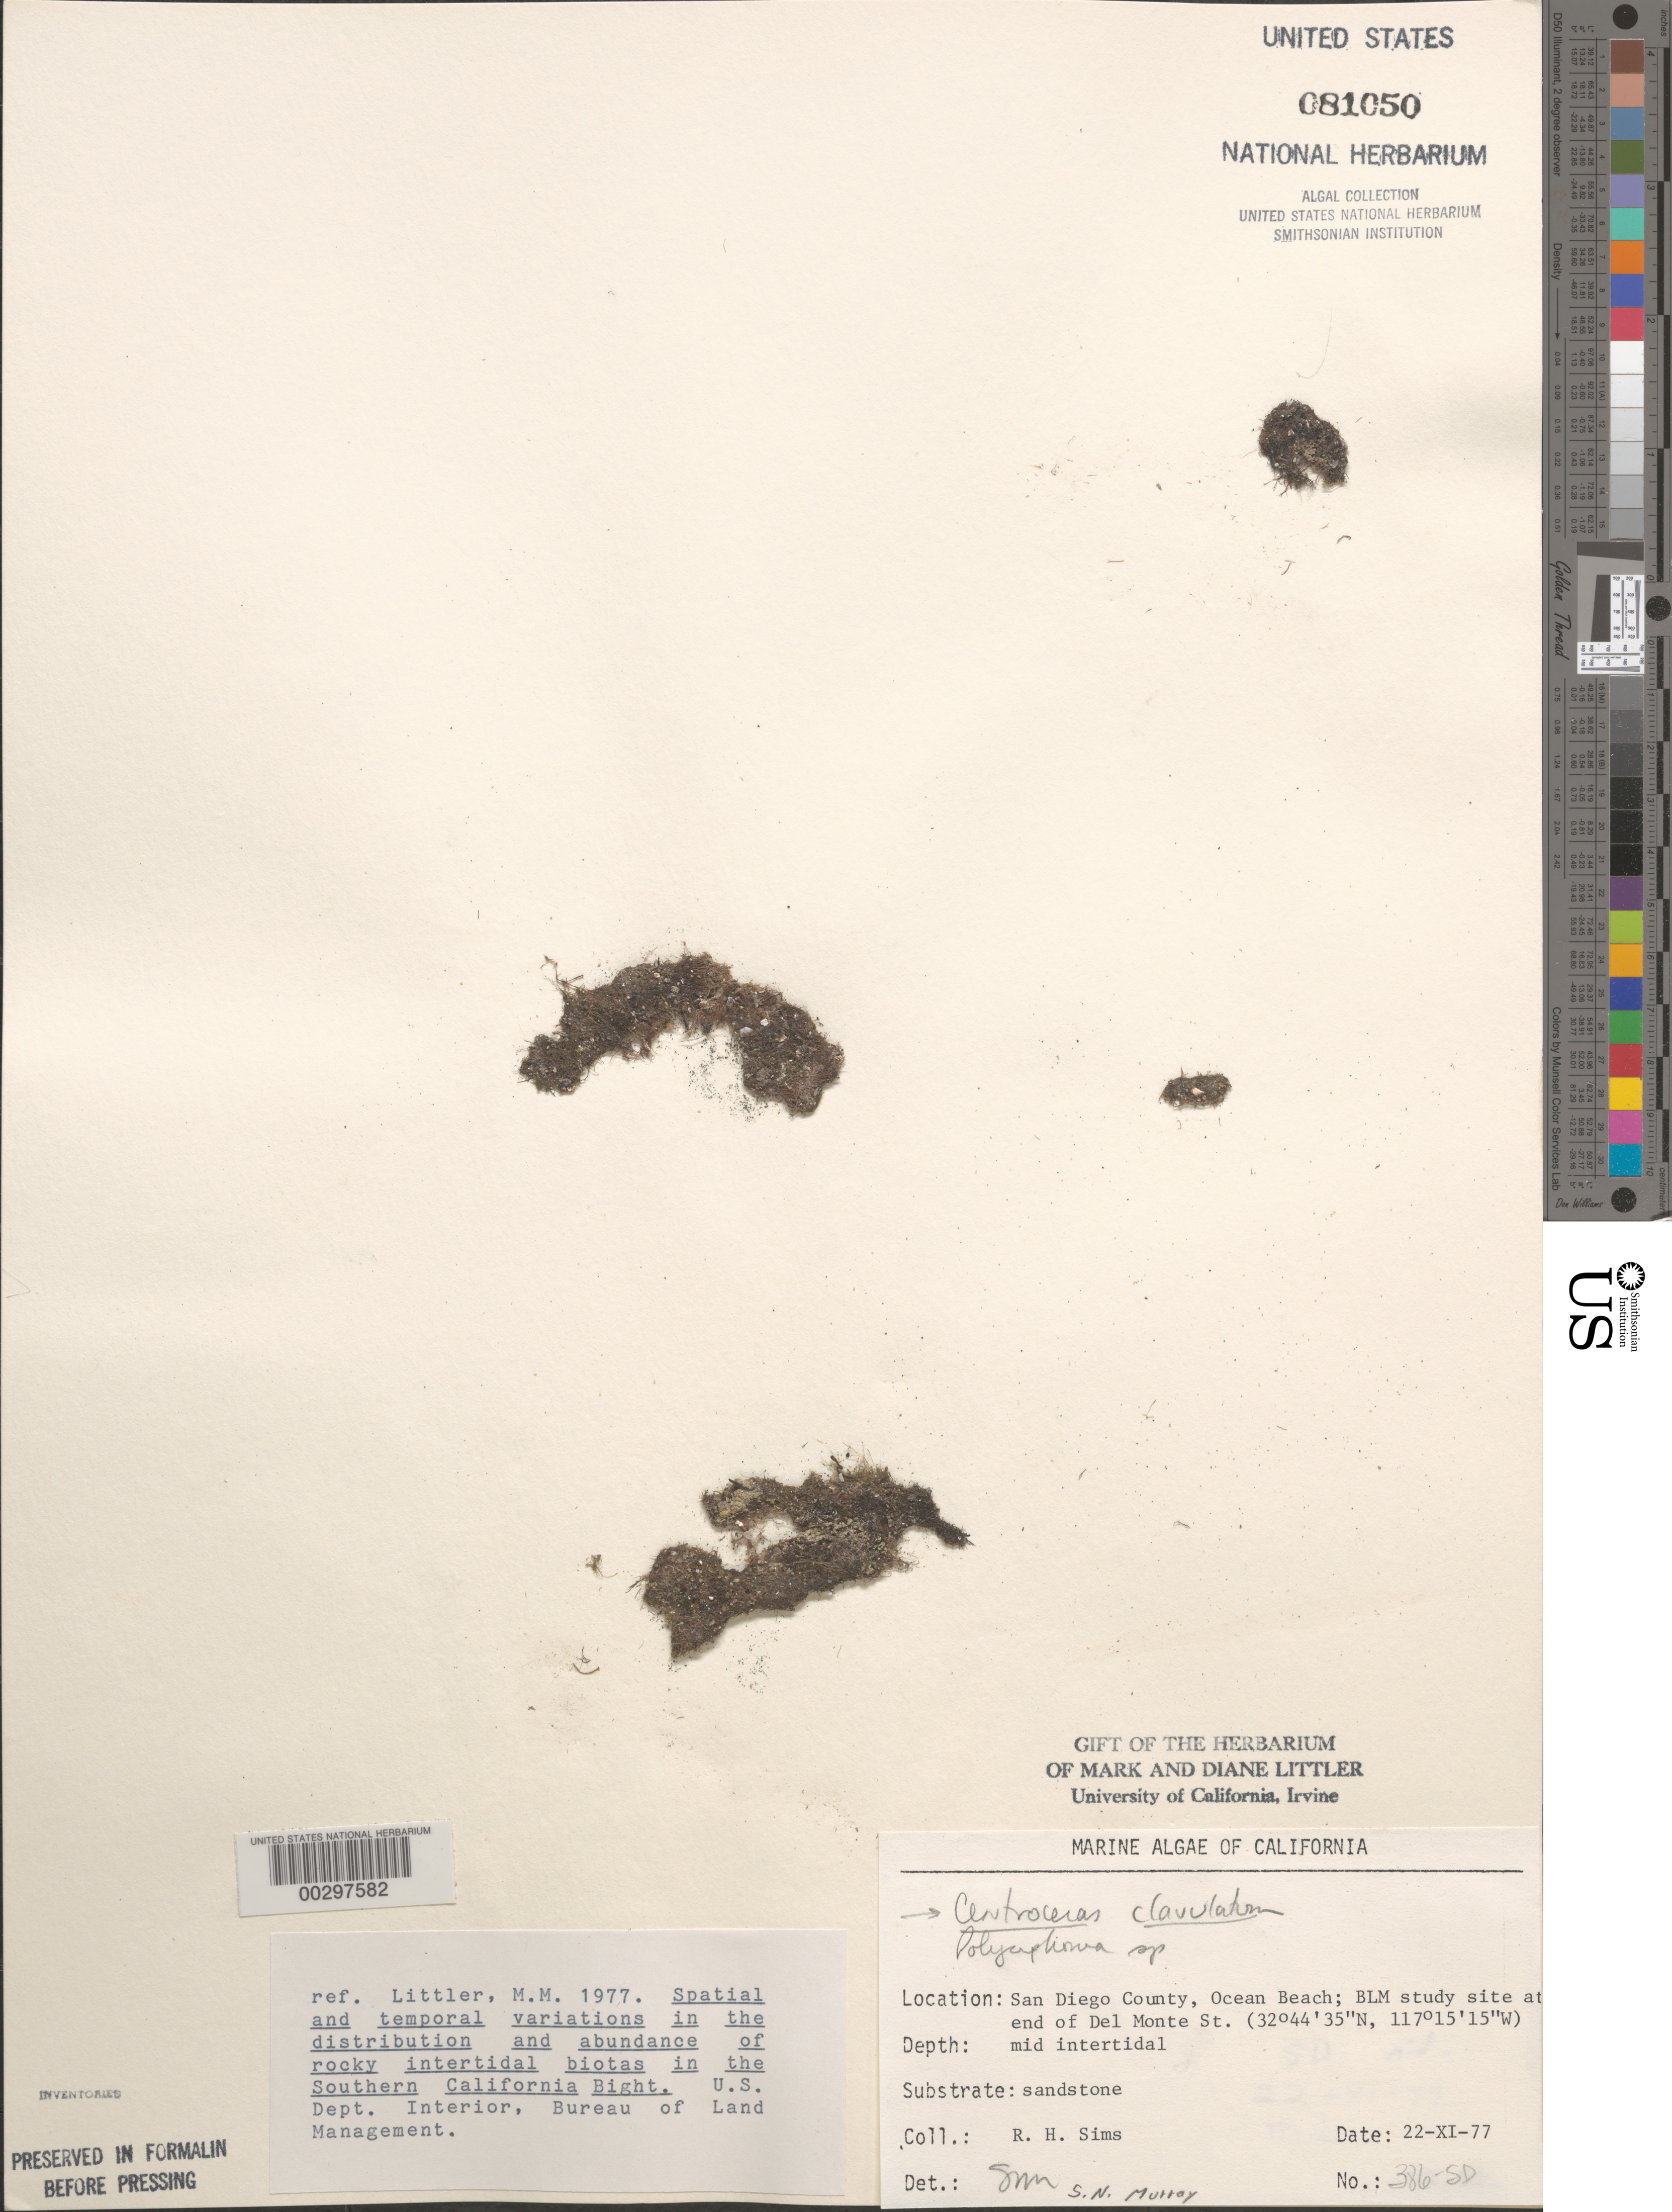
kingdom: Plantae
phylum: Rhodophyta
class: Florideophyceae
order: Ceramiales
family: Ceramiaceae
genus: Centroceras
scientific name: Centroceras clavulatum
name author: (C. Agardh) Mont.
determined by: Murray, S. N.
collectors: R. H. Sims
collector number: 386-sd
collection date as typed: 22 Nov 1977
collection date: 1977-11-22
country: United States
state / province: California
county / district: San Diego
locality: End of Del Monte Street, Ocean Beach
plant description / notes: BLM-SOCALBIGHT Rocky Intertidal Survey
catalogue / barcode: US 81050